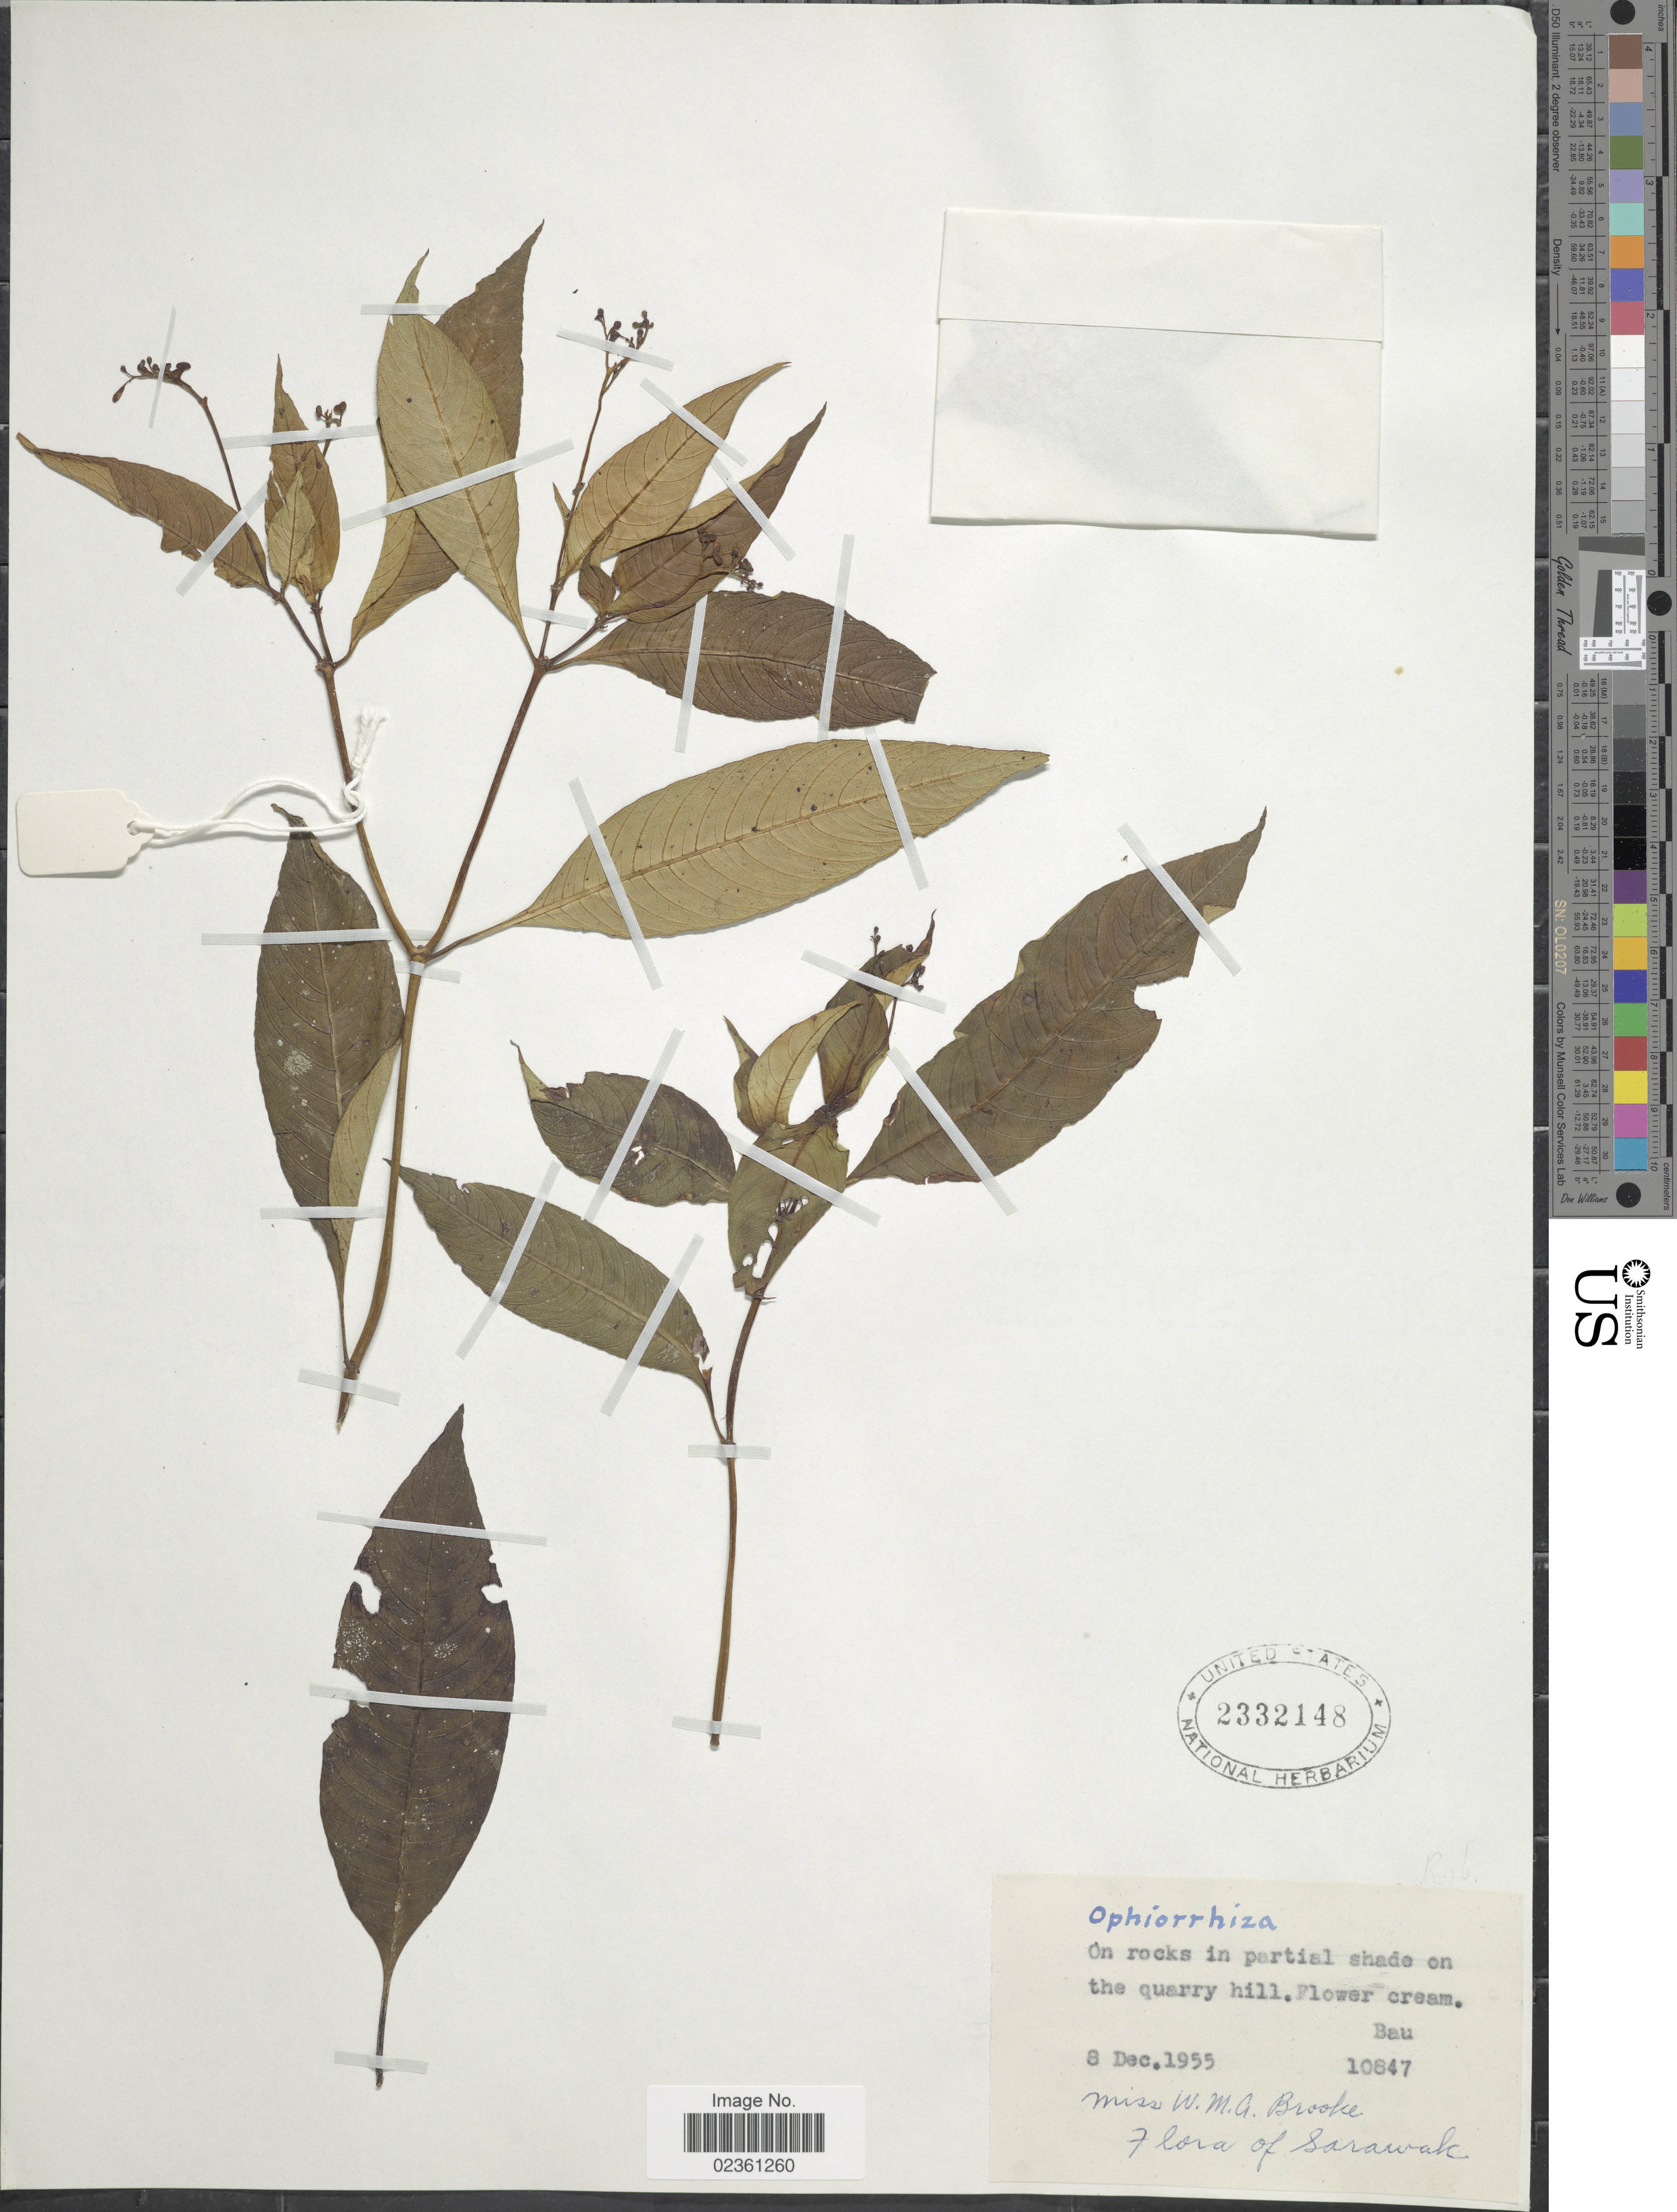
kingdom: Plantae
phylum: Tracheophyta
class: Magnoliopsida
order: Gentianales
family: Rubiaceae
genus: Ophiorrhiza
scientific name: Ophiorrhiza sp.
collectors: W. Brooke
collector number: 10847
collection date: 1955-12-08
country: Malaysia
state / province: Sarawak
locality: On rocks in partial shade on the quarry hill, Bau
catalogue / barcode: US 2332148